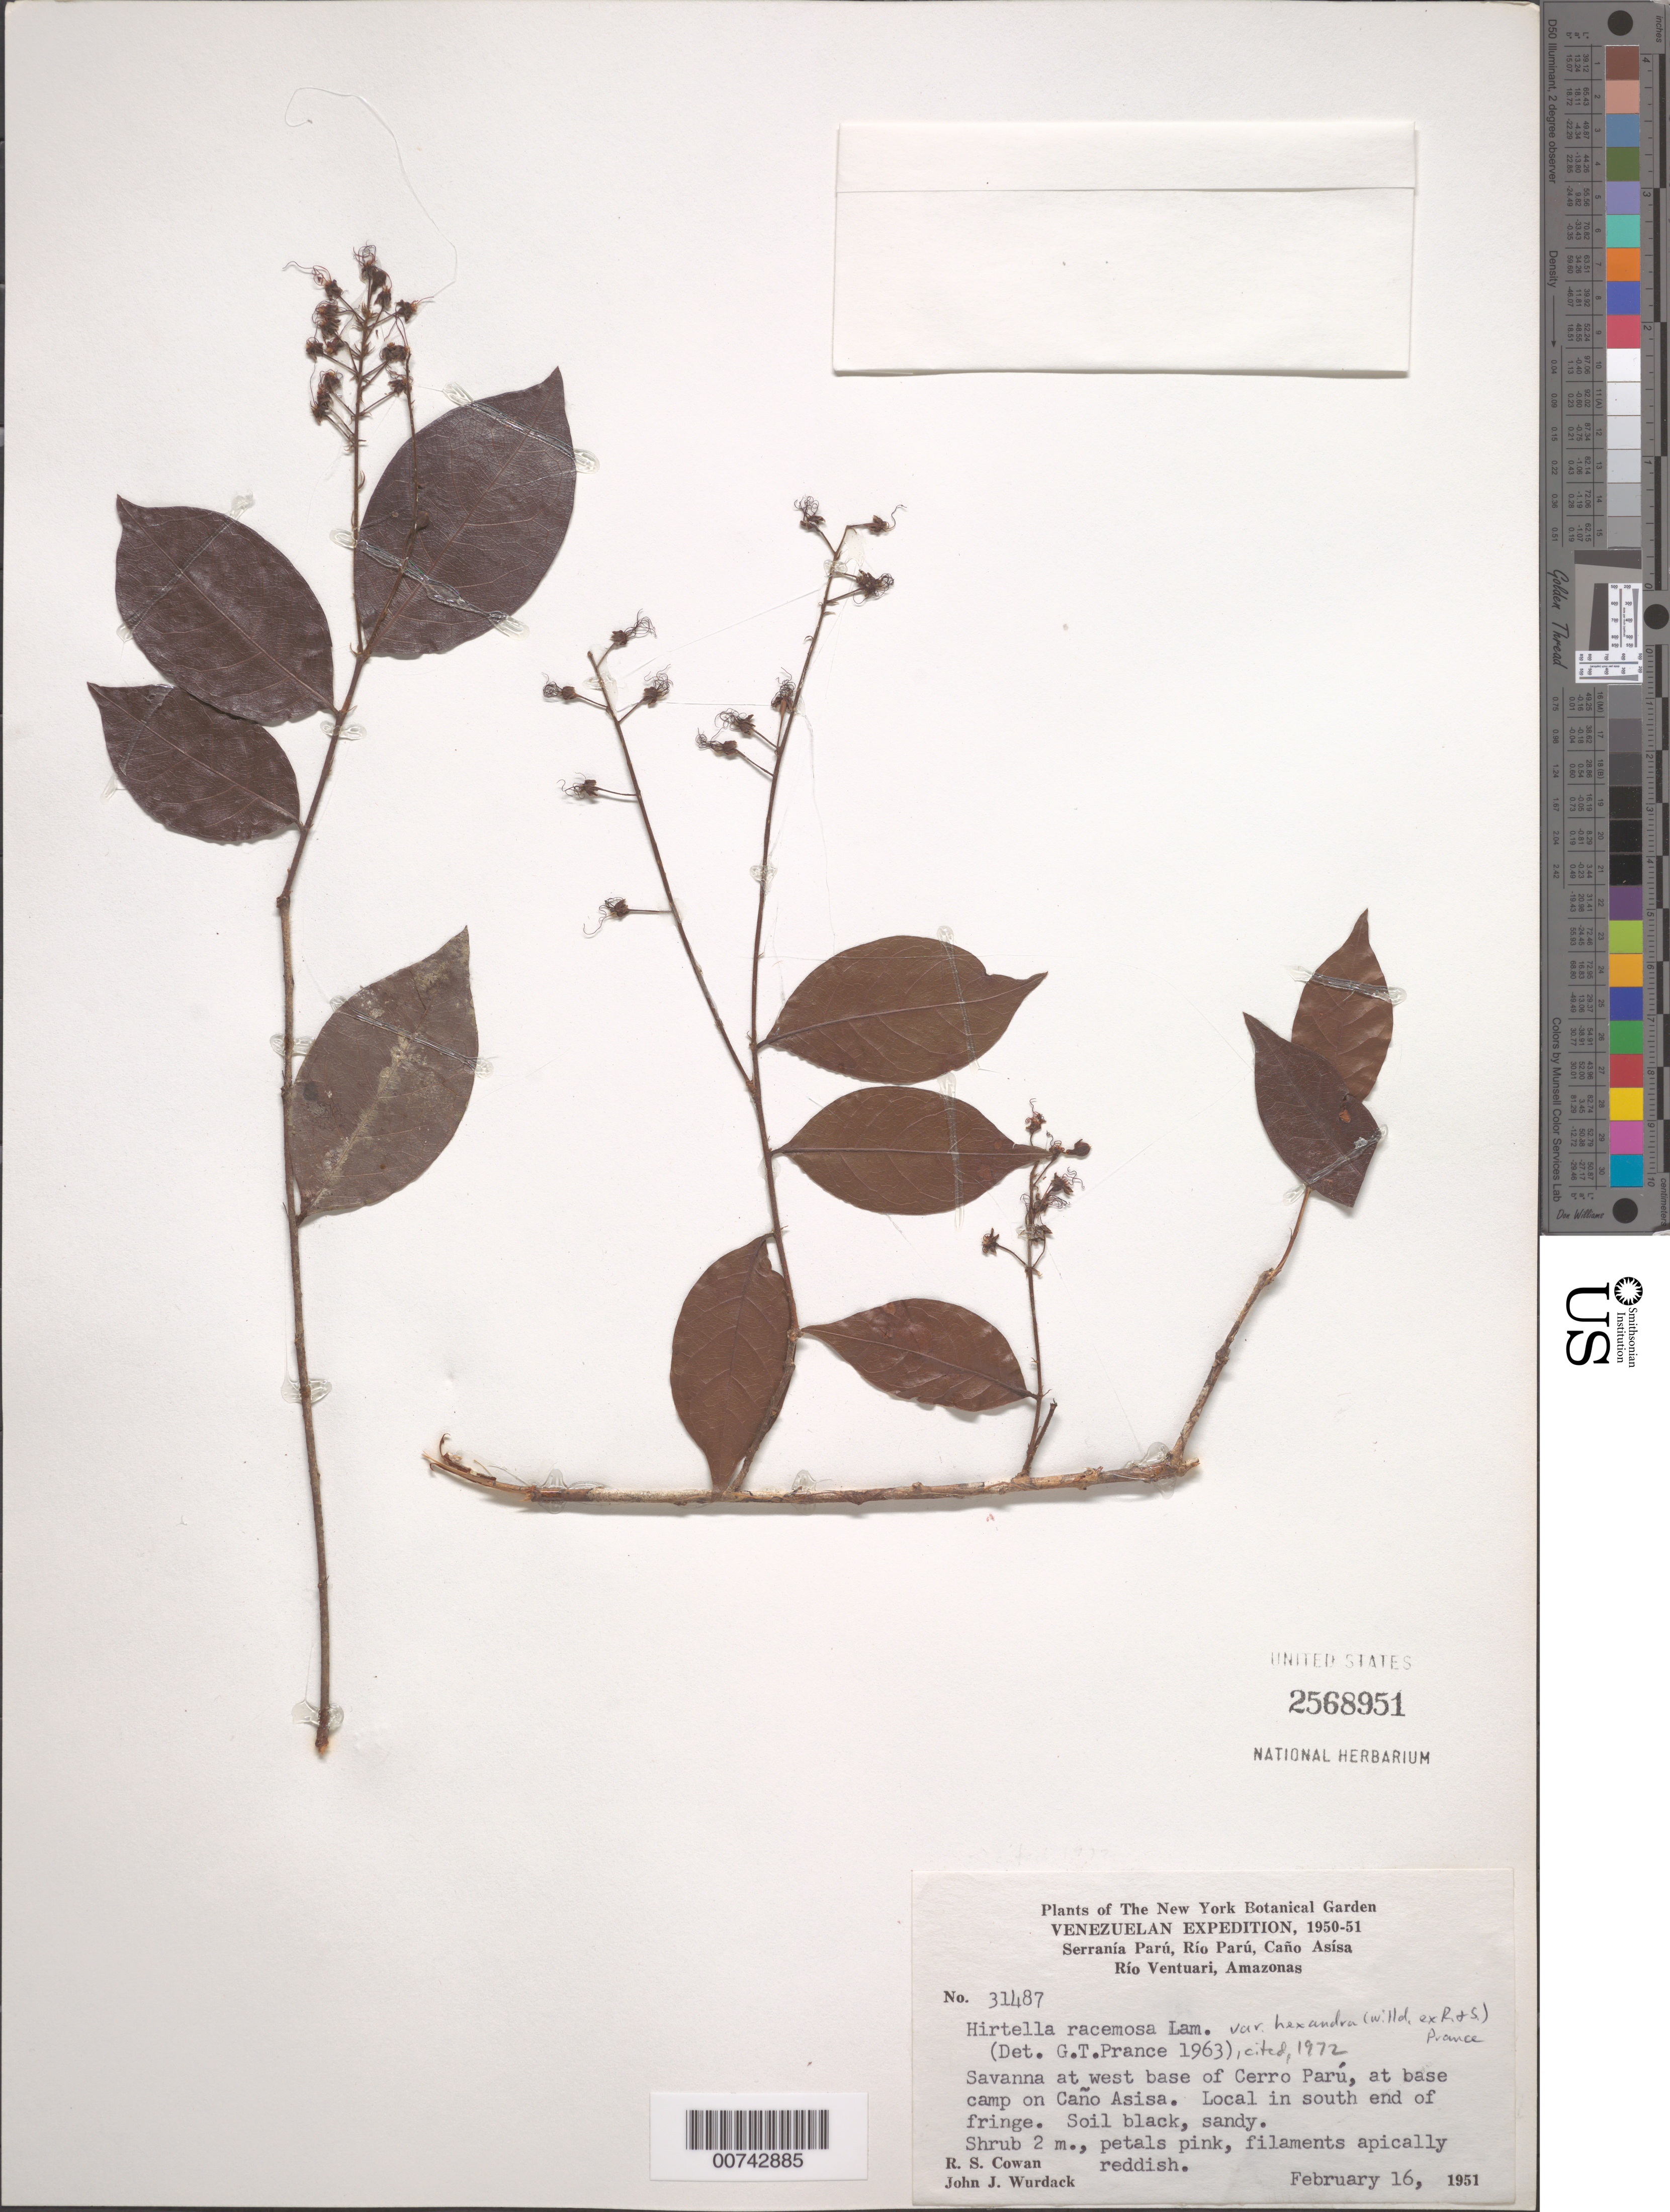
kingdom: Plantae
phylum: Tracheophyta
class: Magnoliopsida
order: Malpighiales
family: Chrysobalanaceae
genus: Hirtella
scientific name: Hirtella racemosa var. hexandra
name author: (Willd. ex Roem. & Schult.) Prance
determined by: Prance, G. T.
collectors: R. S. Cowan & J. J. Wurdack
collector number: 31487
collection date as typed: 16-Feb-51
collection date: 1951-02-16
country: Venezuela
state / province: Amazonas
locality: Serranía Parú, Río Parú, Río Ventuari, west base of Cerro Paru at base camp on Caño Asisa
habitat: Savanna, south end of fringe; soil black, sandy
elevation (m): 200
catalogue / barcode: US 2568951